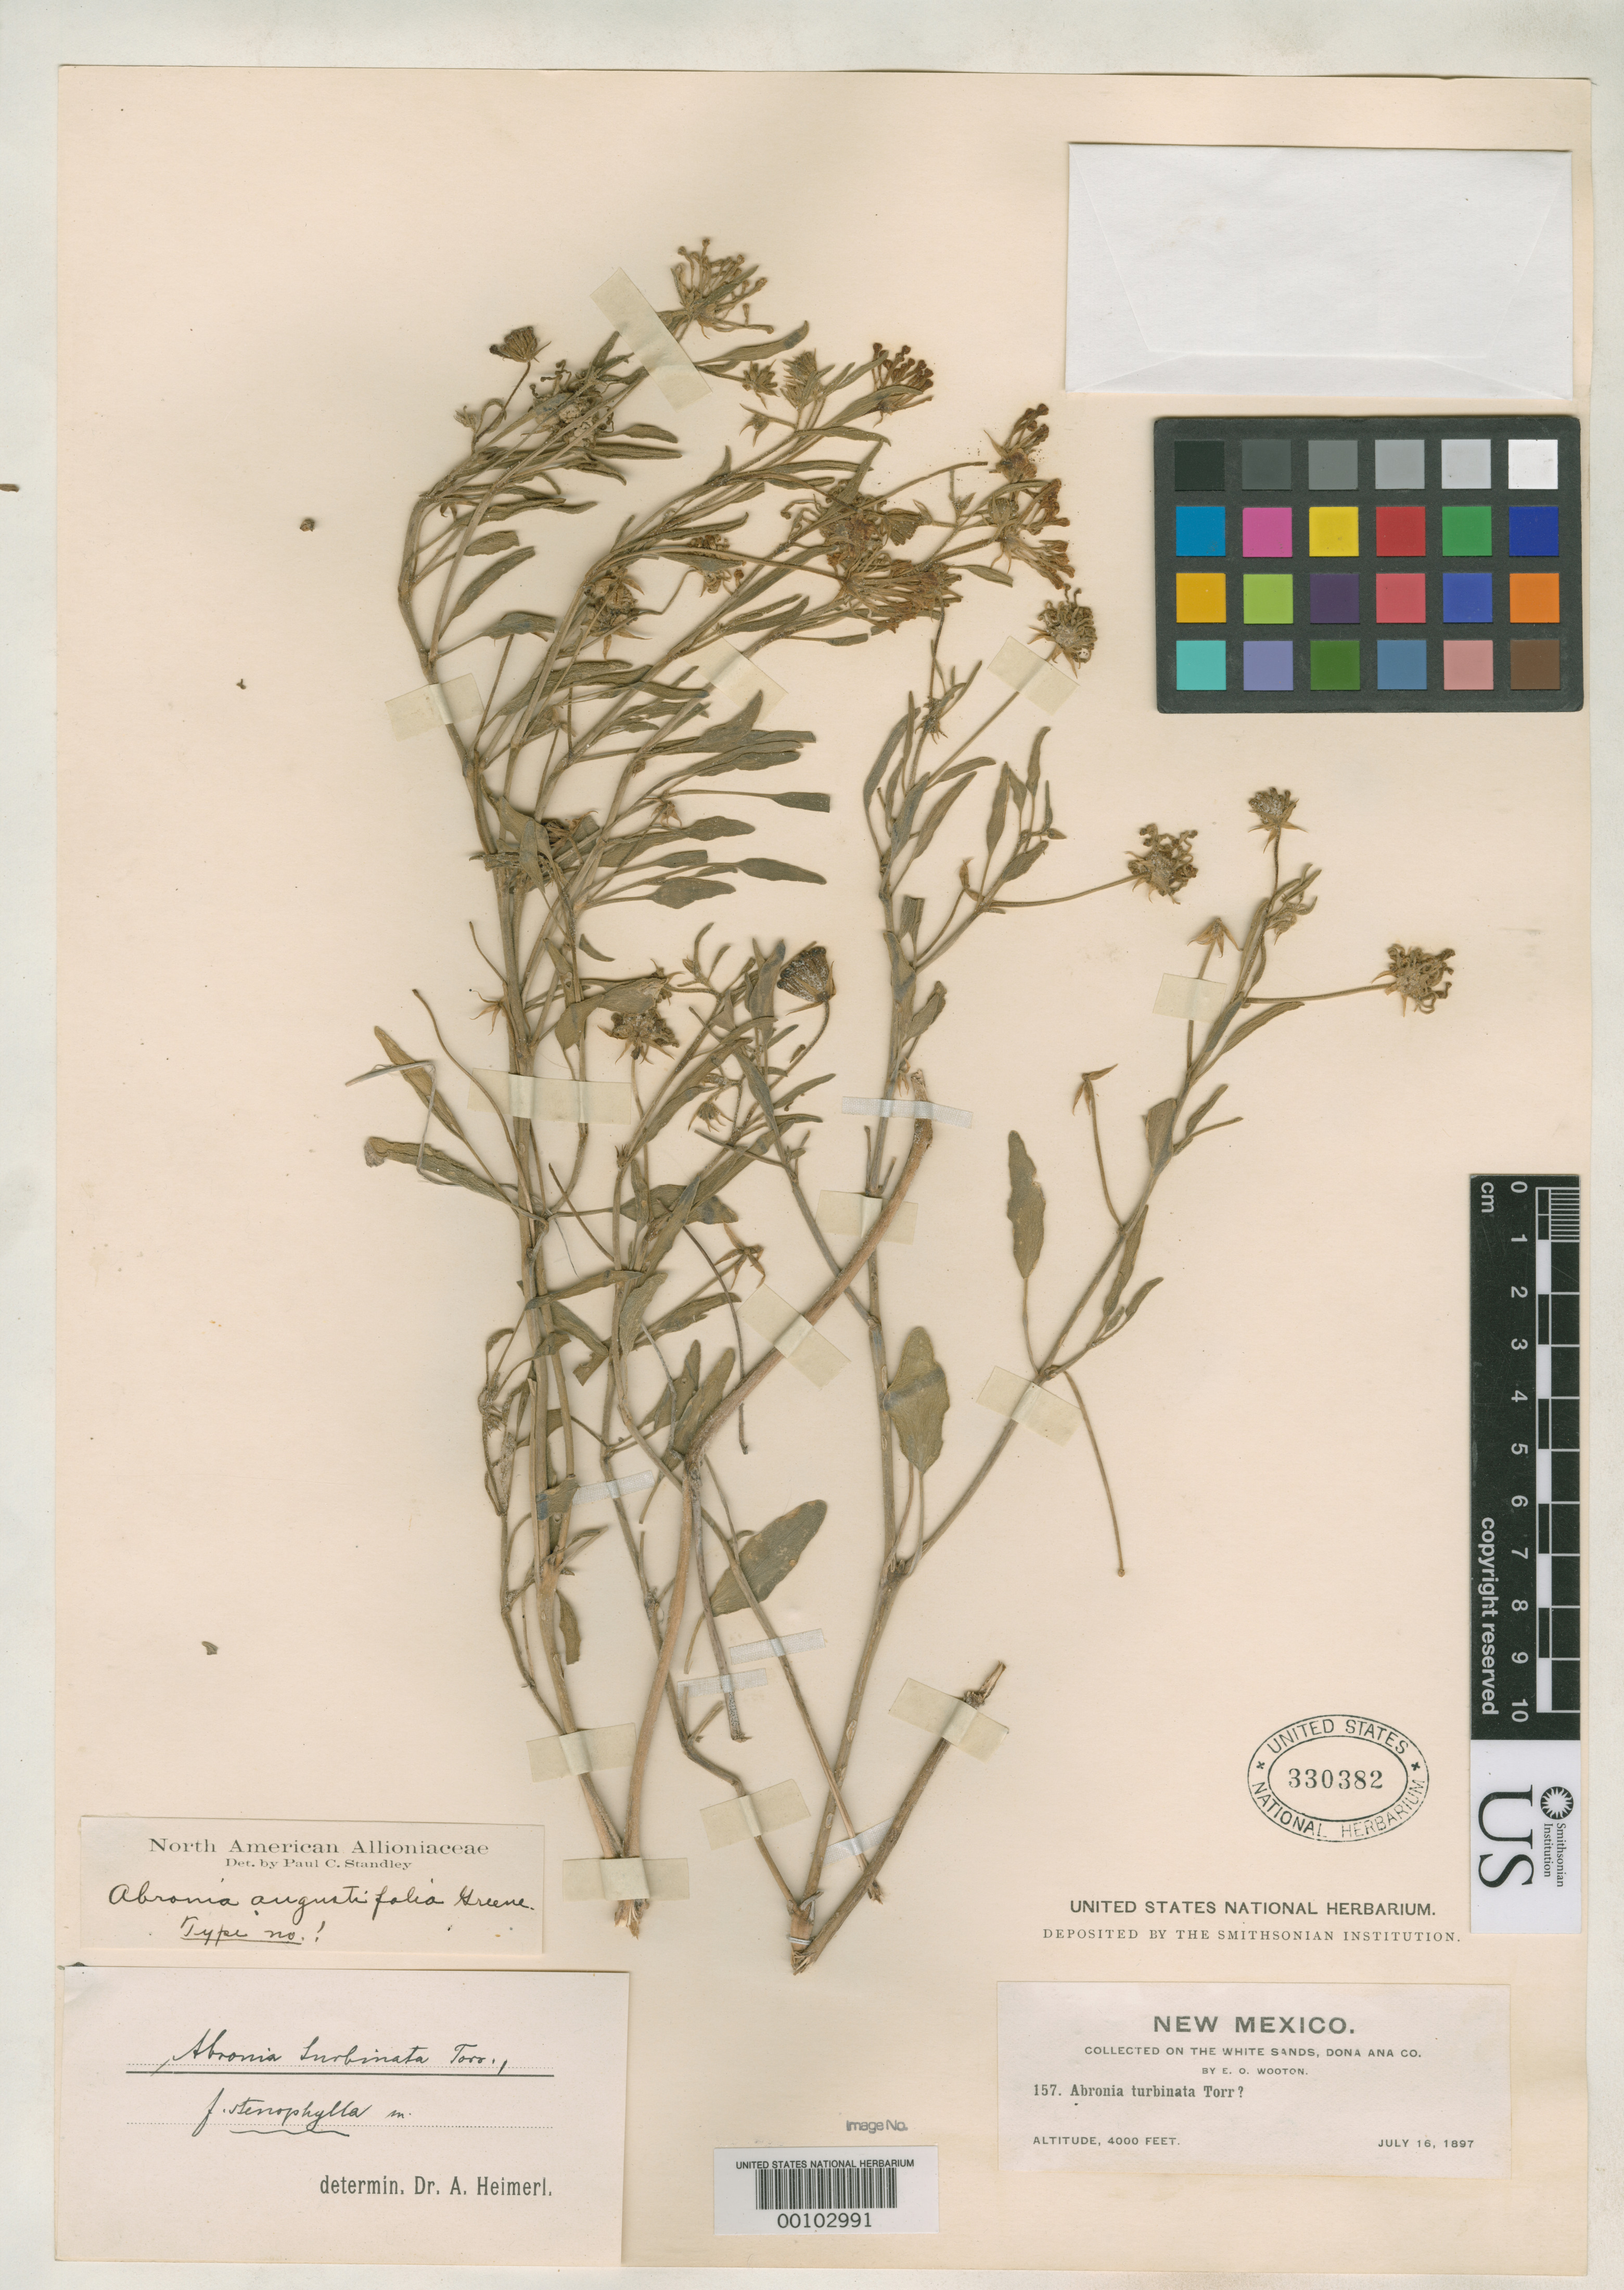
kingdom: Plantae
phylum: Tracheophyta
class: Magnoliopsida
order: Caryophyllales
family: Nyctaginaceae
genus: Abronia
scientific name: Abronia angustifolia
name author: Greene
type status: Isotype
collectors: E. O. Wooton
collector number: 157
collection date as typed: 16 Jul 1897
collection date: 1897-07-16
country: United States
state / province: New Mexico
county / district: Dona Ana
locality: White Sands.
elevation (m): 1219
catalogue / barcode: US 330382